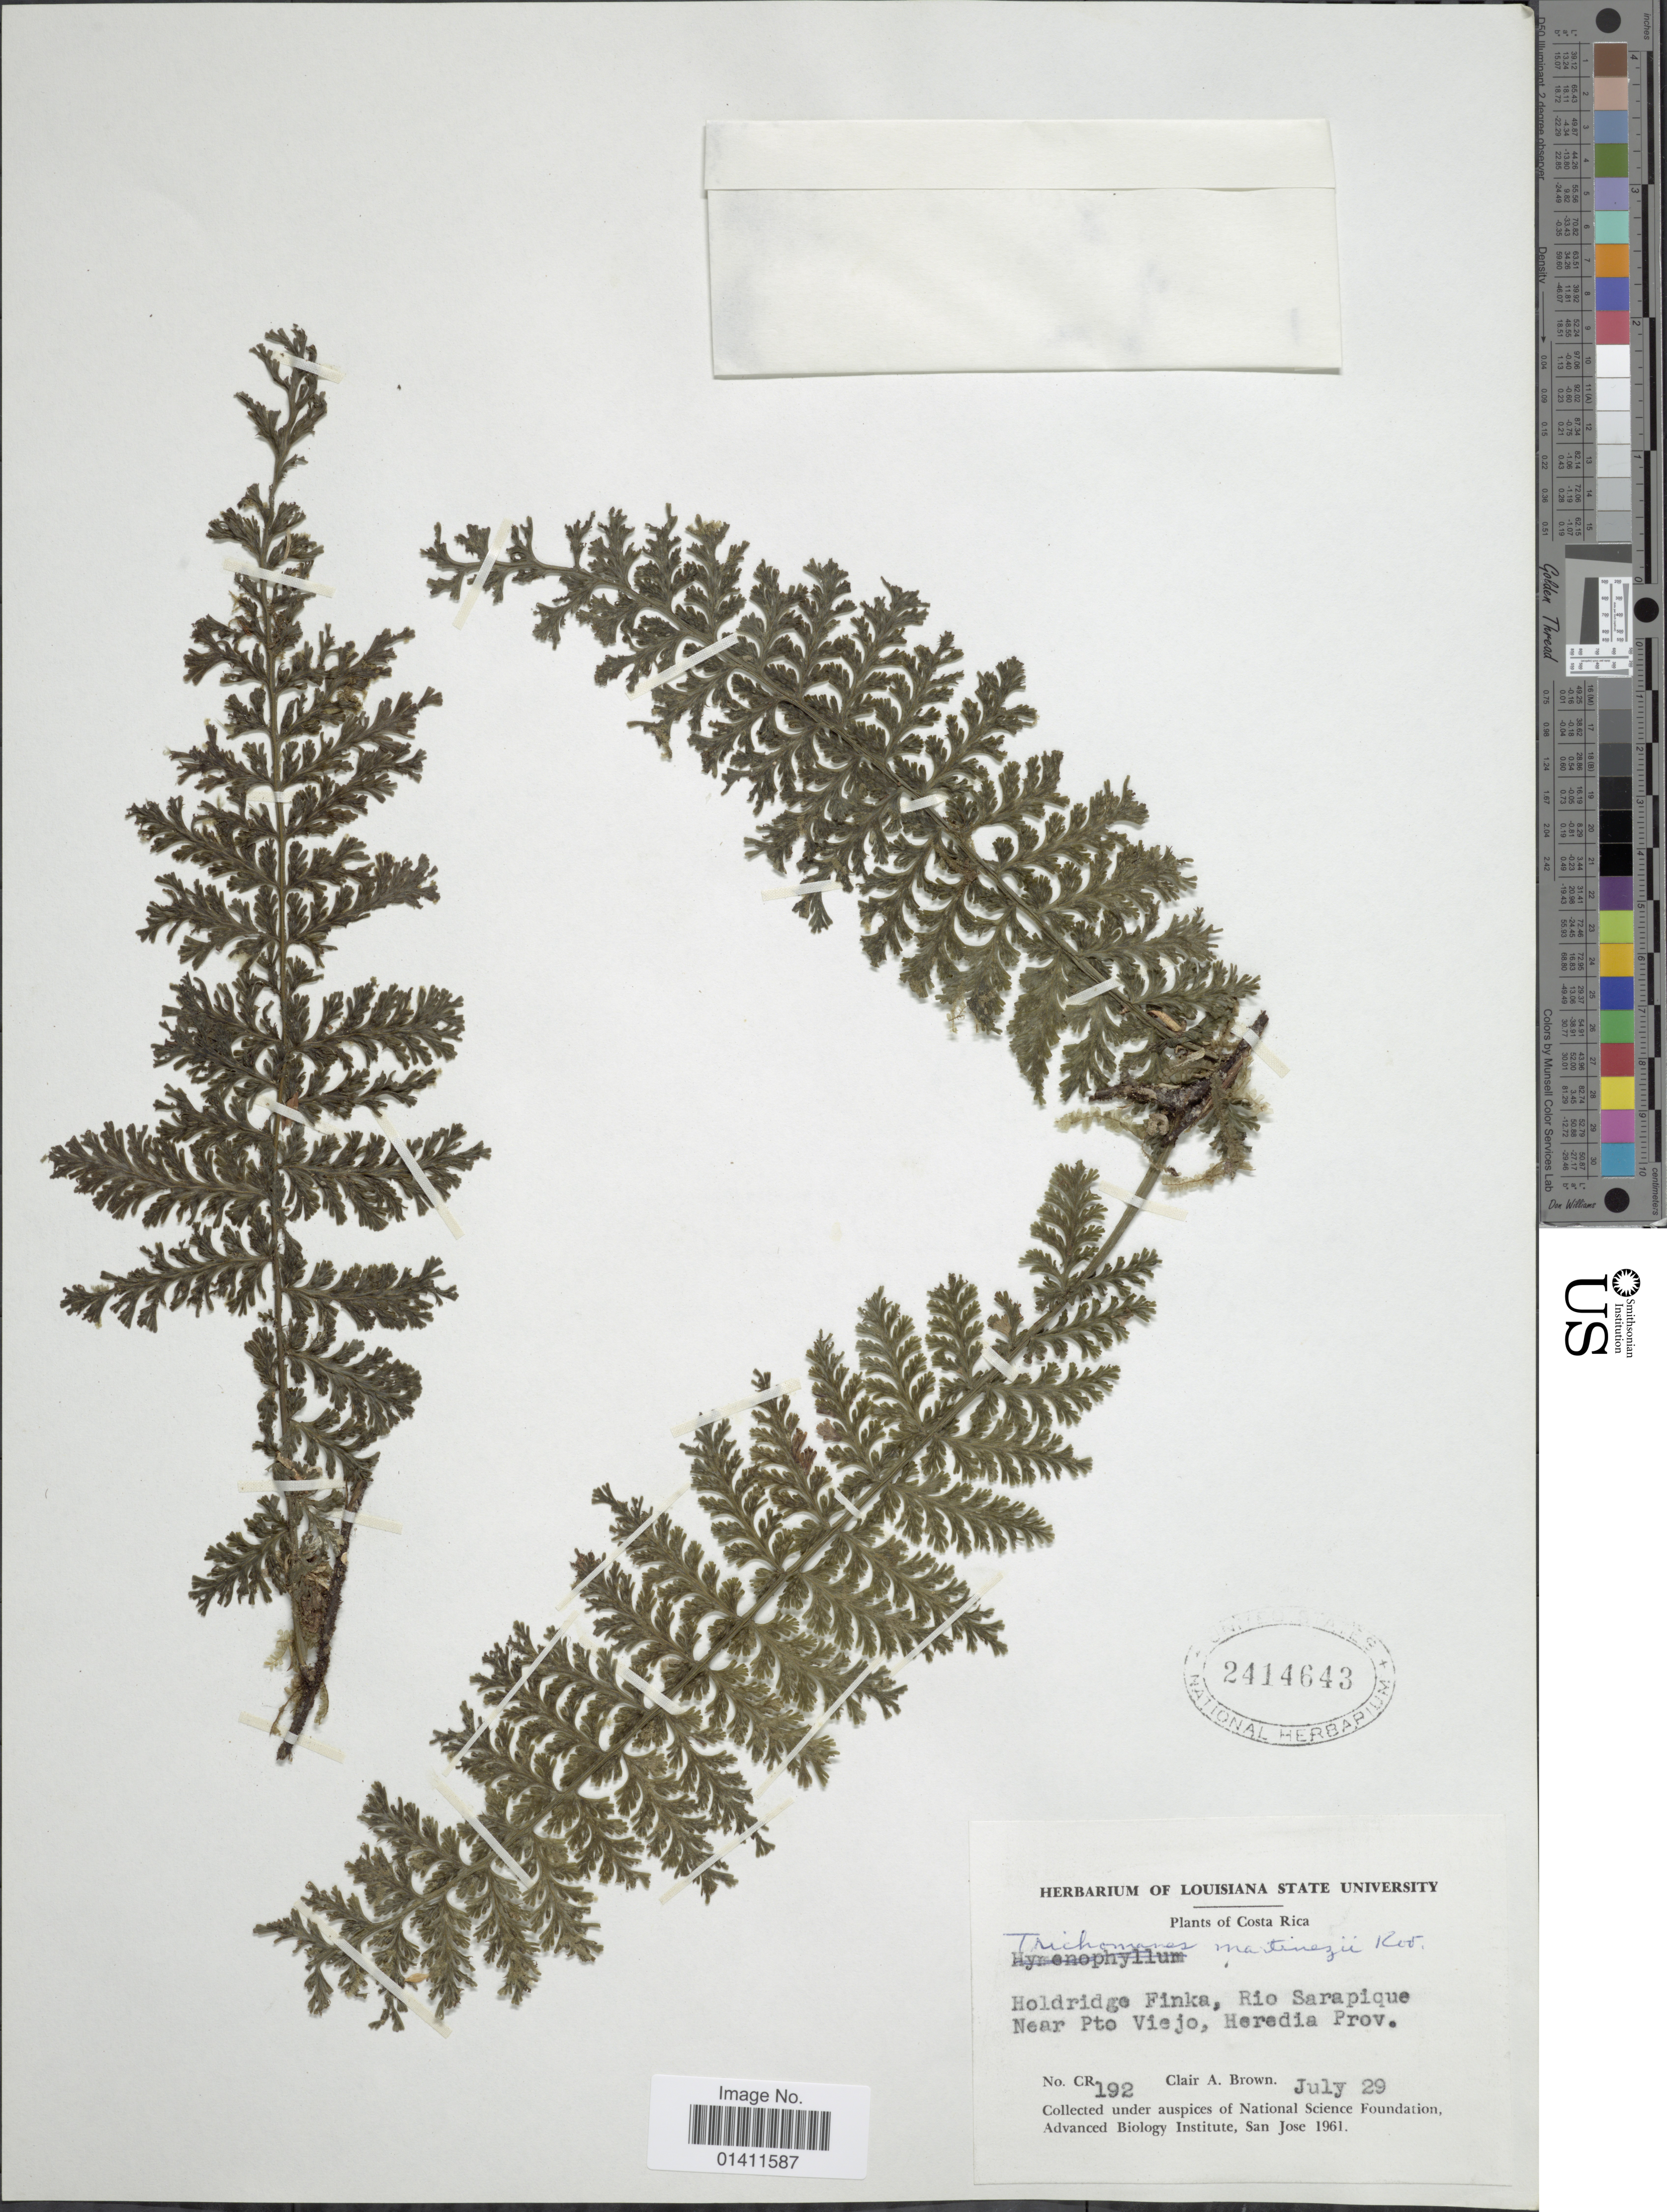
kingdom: Plantae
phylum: Tracheophyta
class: Polypodiopsida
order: Hymenophyllales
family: Hymenophyllaceae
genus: Vandenboschia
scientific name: Vandenboschia collariata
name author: (Bosch) Ebihara & K. Iwats.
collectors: C. A. Brown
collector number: CR192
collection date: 1961-07-29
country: Costa Rica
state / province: Heredia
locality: Holdridge Finka, Rio Sarapique near Pto Viejo, Heredia Prov.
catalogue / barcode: US 2414643